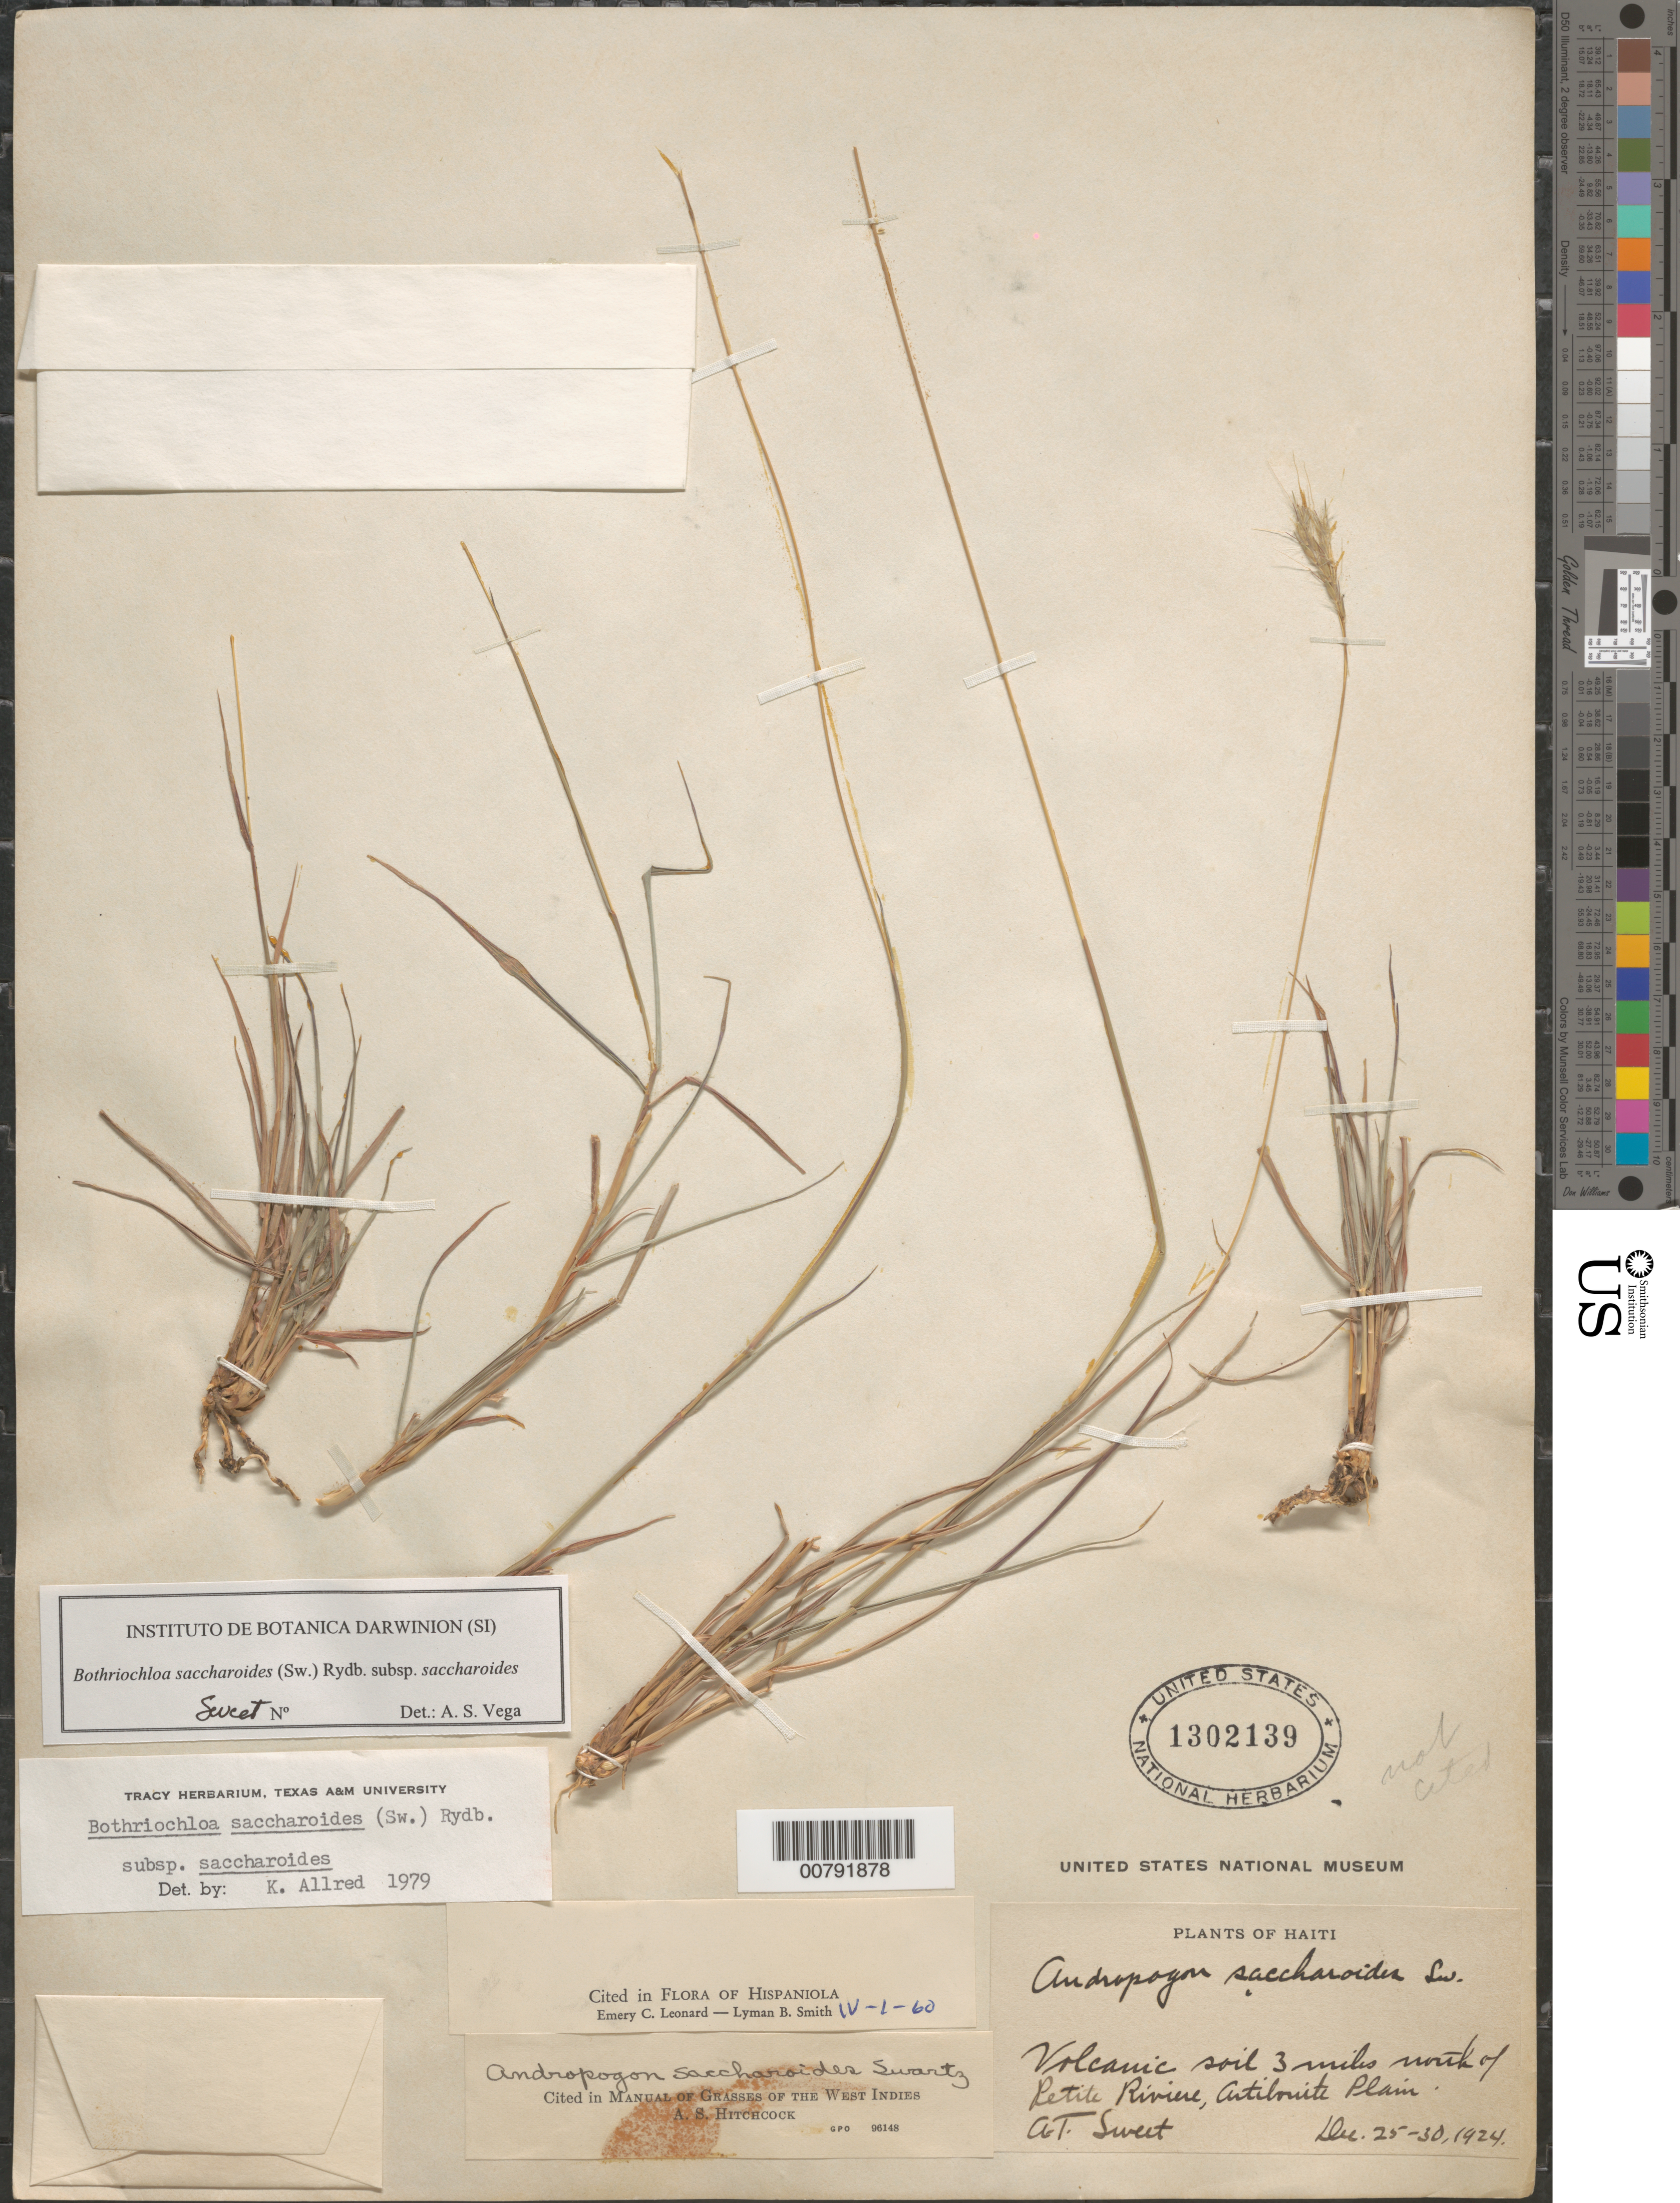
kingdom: Plantae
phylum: Tracheophyta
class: Liliopsida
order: Poales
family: Poaceae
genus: Bothriochloa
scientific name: Bothriochloa saccharoides subsp. saccharoides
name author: (Sw.) Rydb.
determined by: Vega, A. S.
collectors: A. T. Sweet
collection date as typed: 25 Dec 1924 to 30 Dec 1924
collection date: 1924-12-25/1924-12-30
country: Haiti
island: Hispaniola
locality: Artibonite Plain, 3 miles N of Petite Riviere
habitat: Volcanic soil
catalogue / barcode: US 1302139